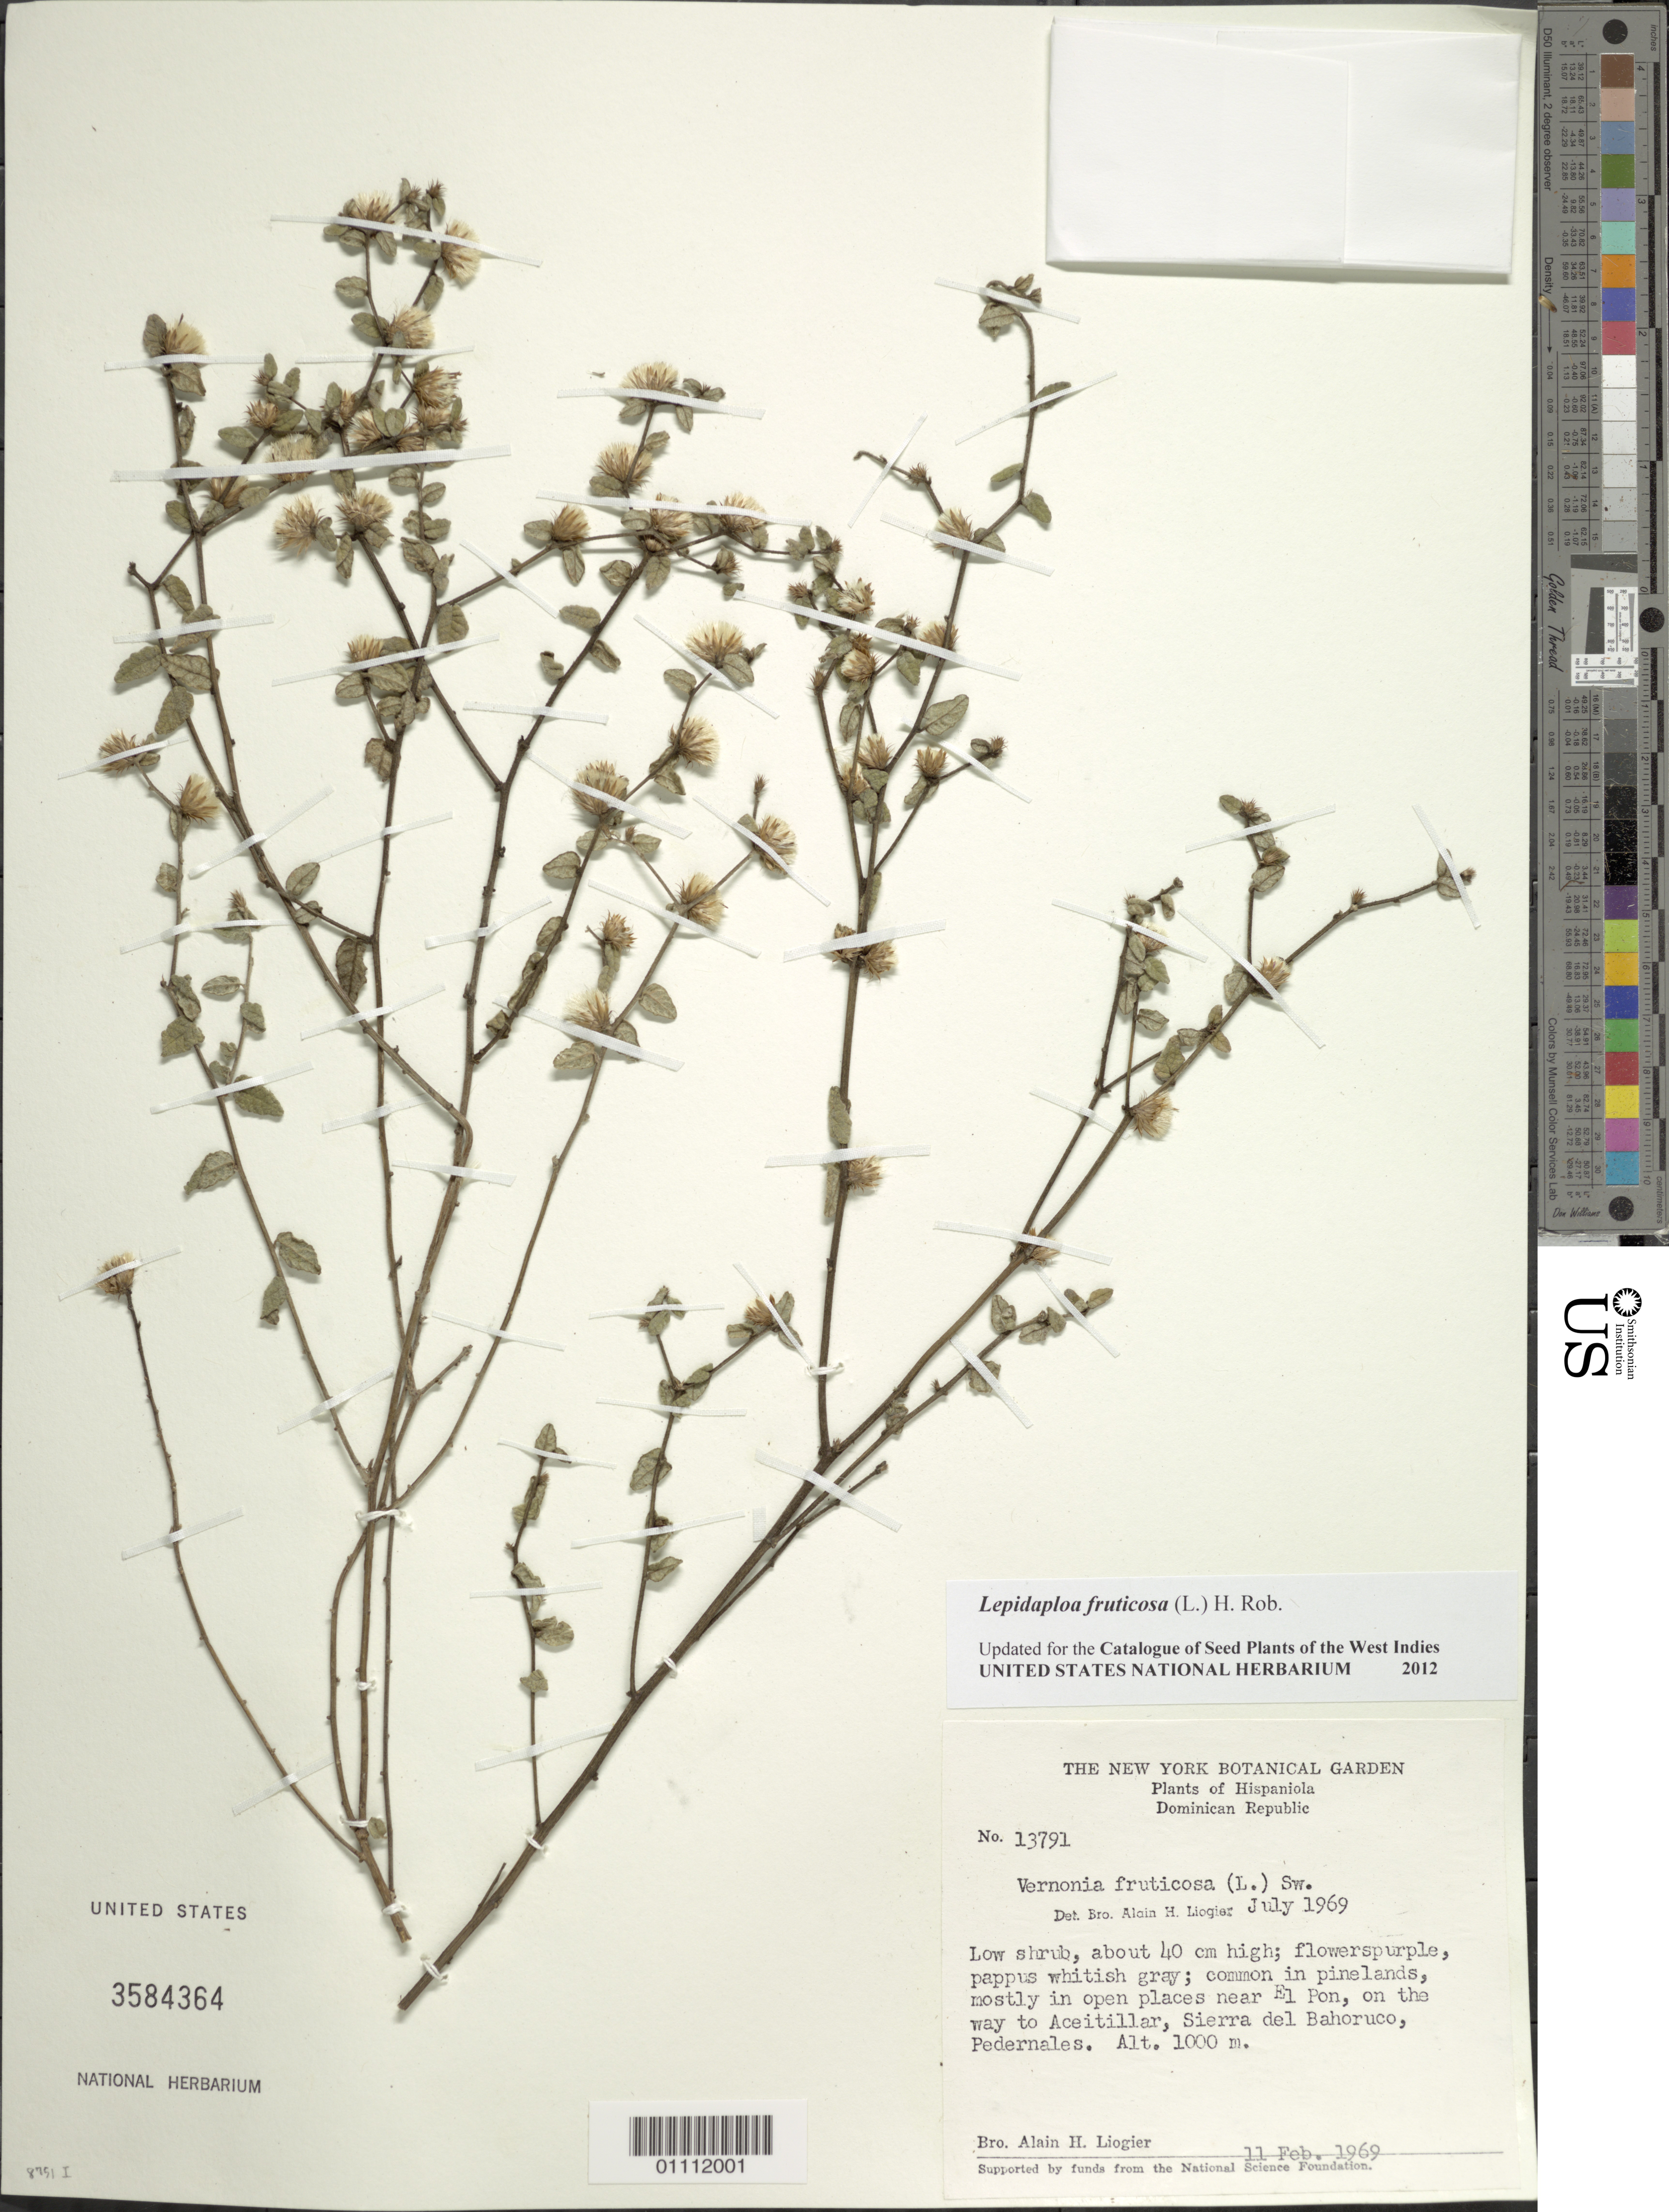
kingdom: Plantae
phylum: Tracheophyta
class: Magnoliopsida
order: Asterales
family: Asteraceae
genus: Lepidaploa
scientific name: Lepidaploa fruticosa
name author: (L.) H. Rob.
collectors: A. H. Liogier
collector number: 13791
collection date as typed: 11 Feb 1969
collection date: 1969-02-11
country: Dominican Republic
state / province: Pedernales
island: Hispaniola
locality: Sierra del Bahoruco, Near El Pon, on the way to Aceitillar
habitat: Common in pinelands, mostly in open places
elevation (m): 1000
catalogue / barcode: US 3584364